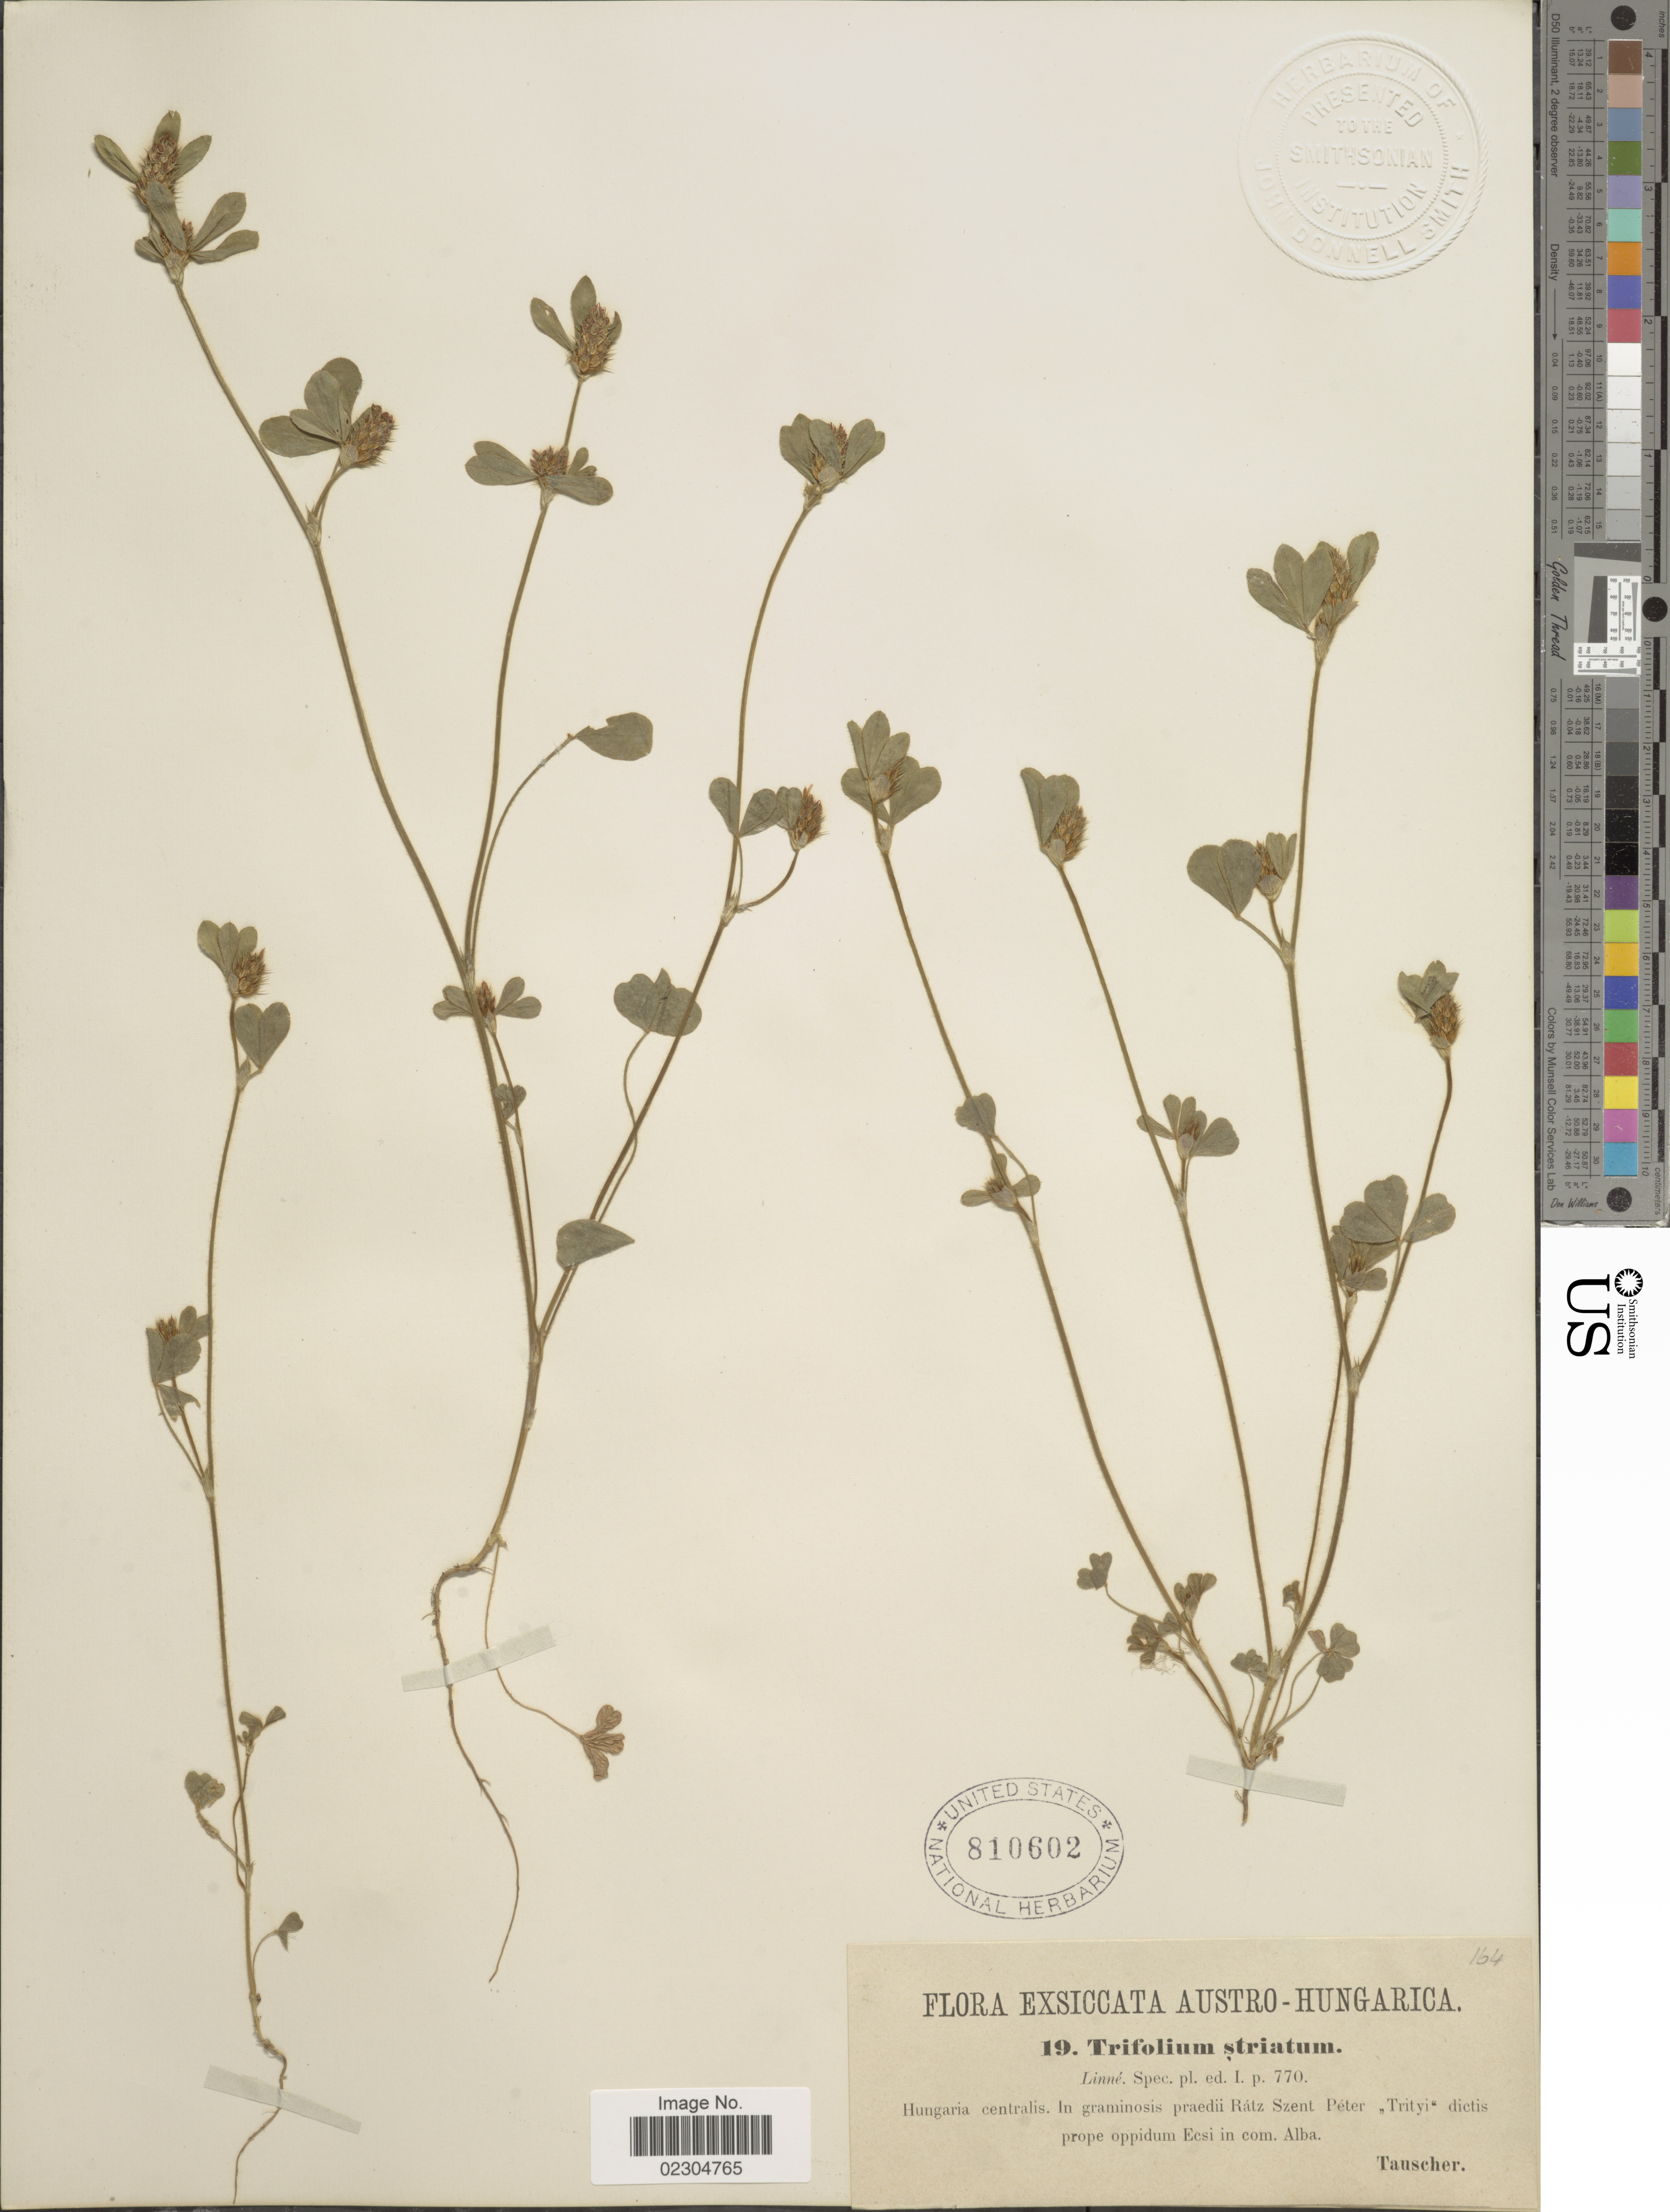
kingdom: Plantae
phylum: Tracheophyta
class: Magnoliopsida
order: Fabales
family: Fabaceae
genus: Trifolium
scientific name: Trifolium striatum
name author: L.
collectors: Tauscher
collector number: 19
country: Romania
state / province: Alba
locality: Austro-Hungarica. Hungaria centralis. Rátz Szent Péter Trityi dictis prope oppidum Ecsi in com. Alba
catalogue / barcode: US 810602